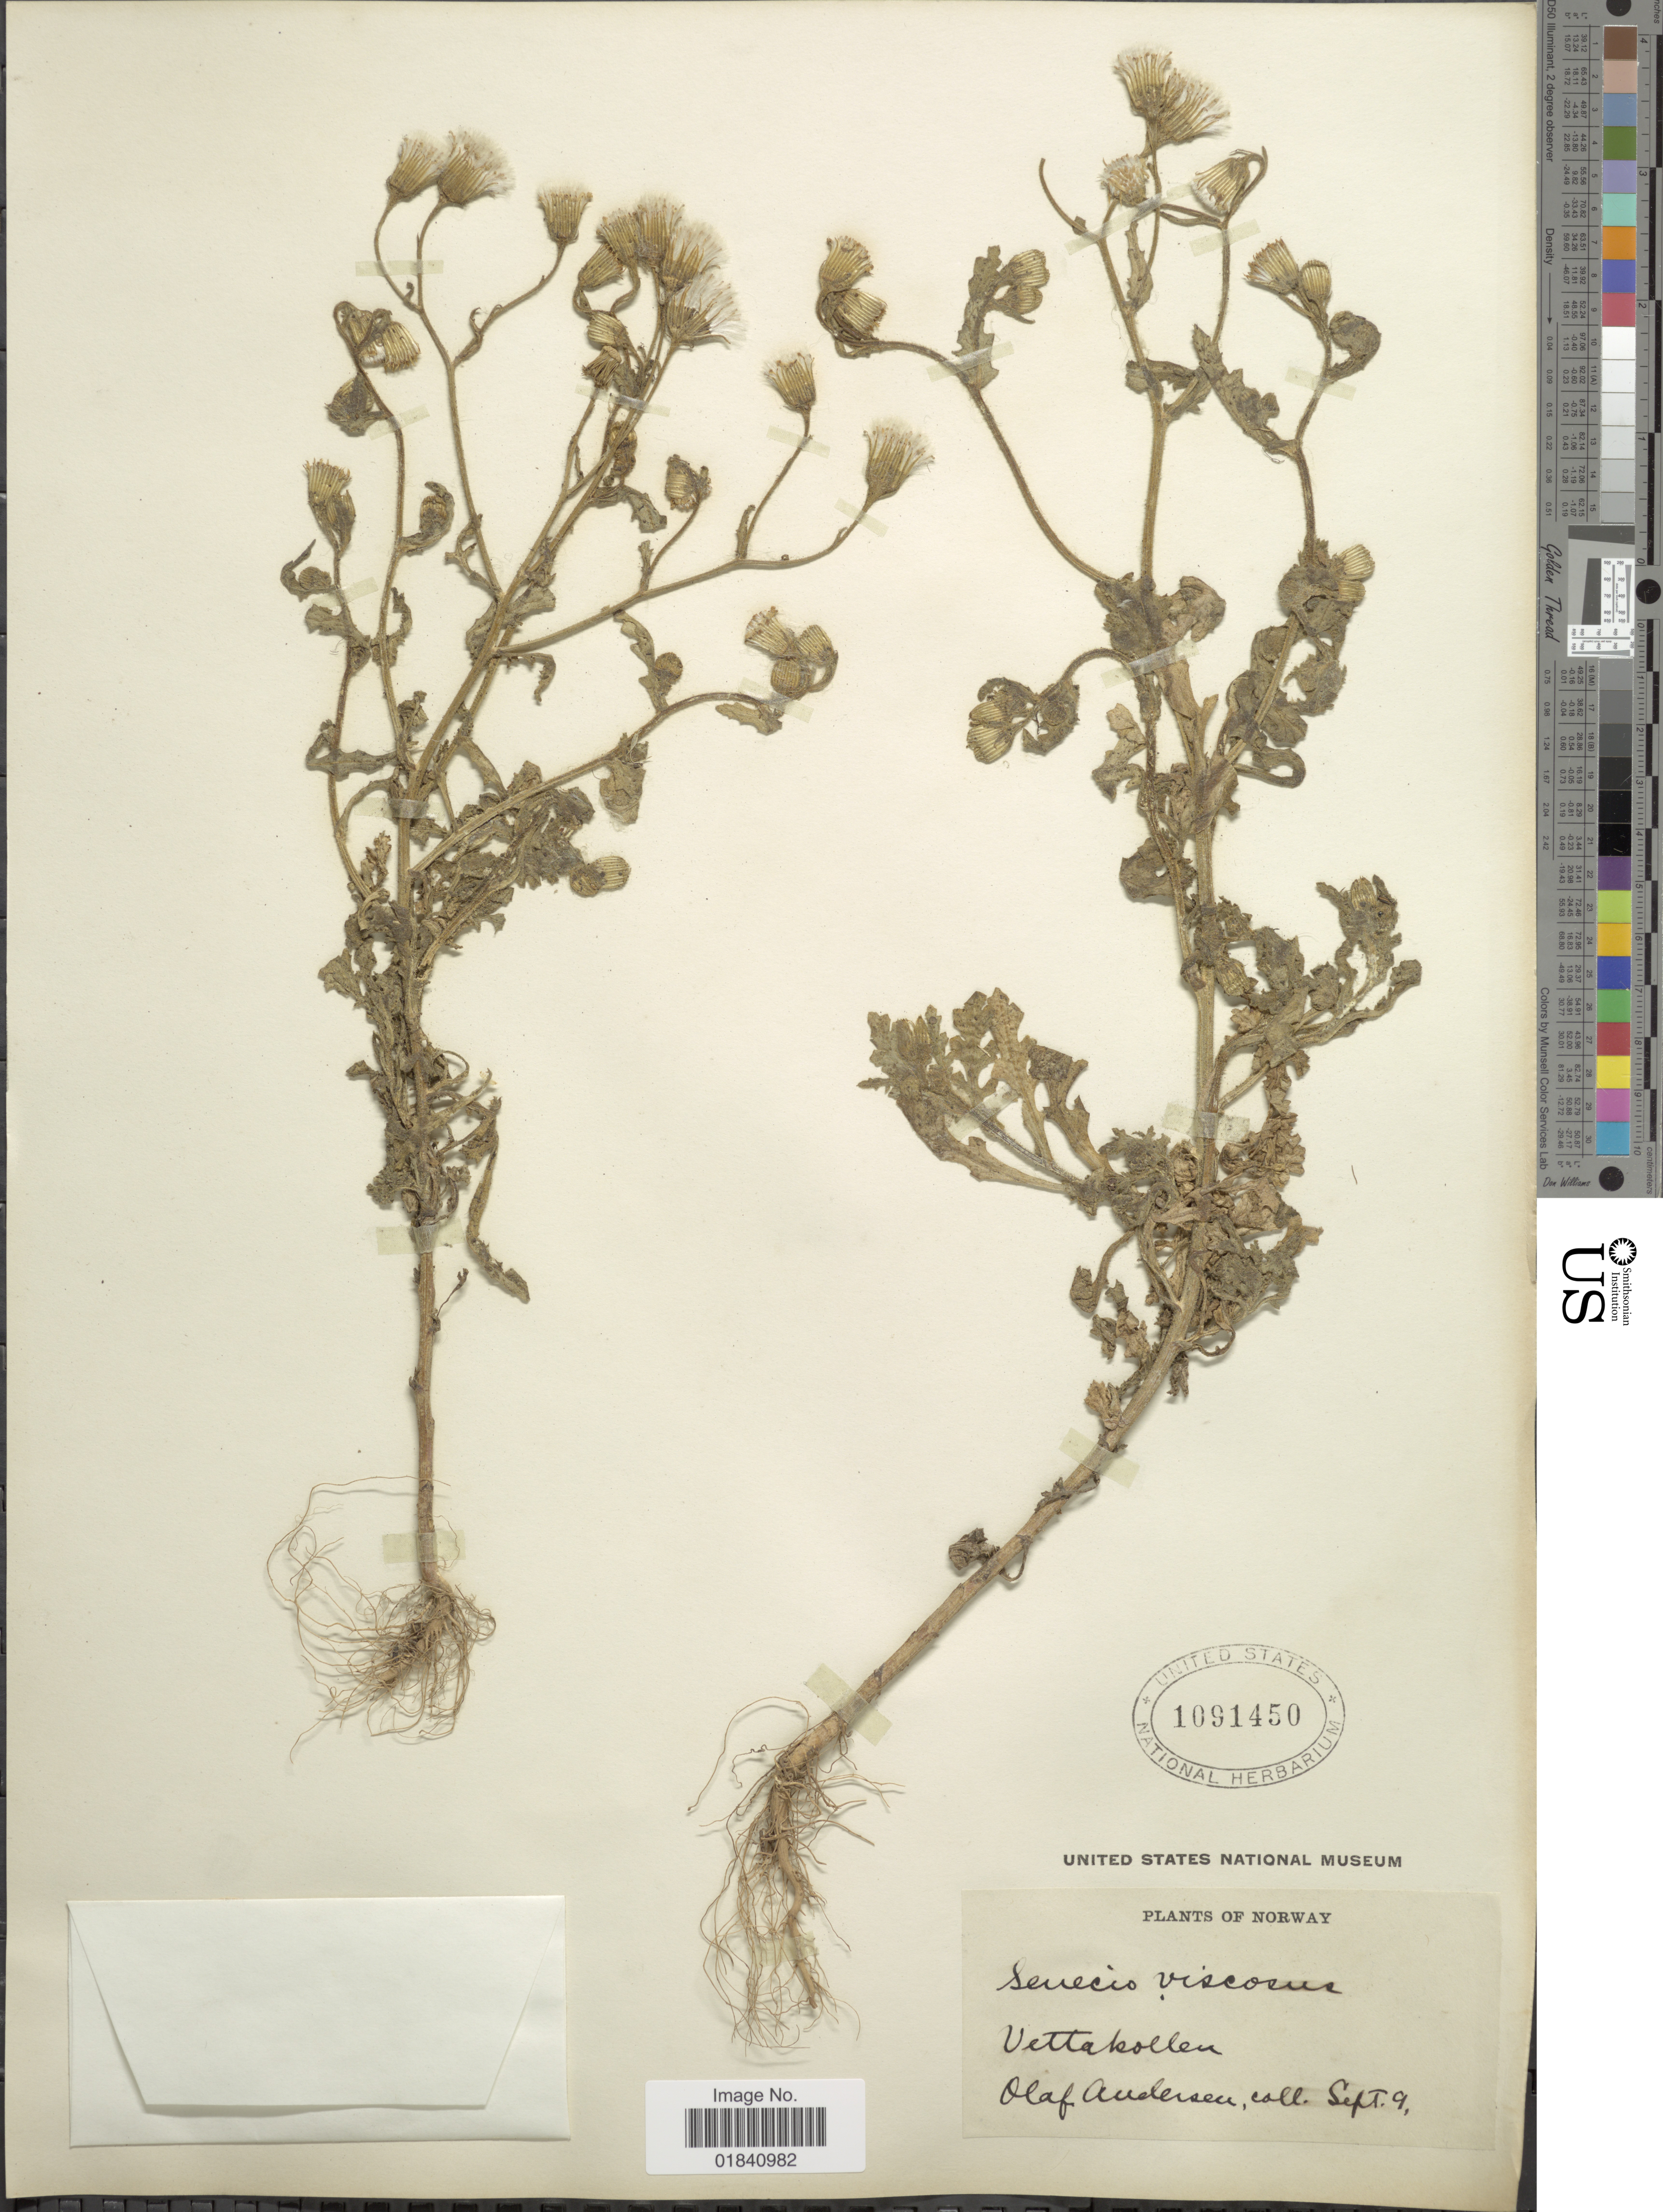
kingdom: Plantae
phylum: Tracheophyta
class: Magnoliopsida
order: Asterales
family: Asteraceae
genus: Senecio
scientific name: Senecio viscosus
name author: L.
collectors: O. Andersen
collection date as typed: Transcribed d/m/y: /9/09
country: Norway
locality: Vettakollen.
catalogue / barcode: US 1091450